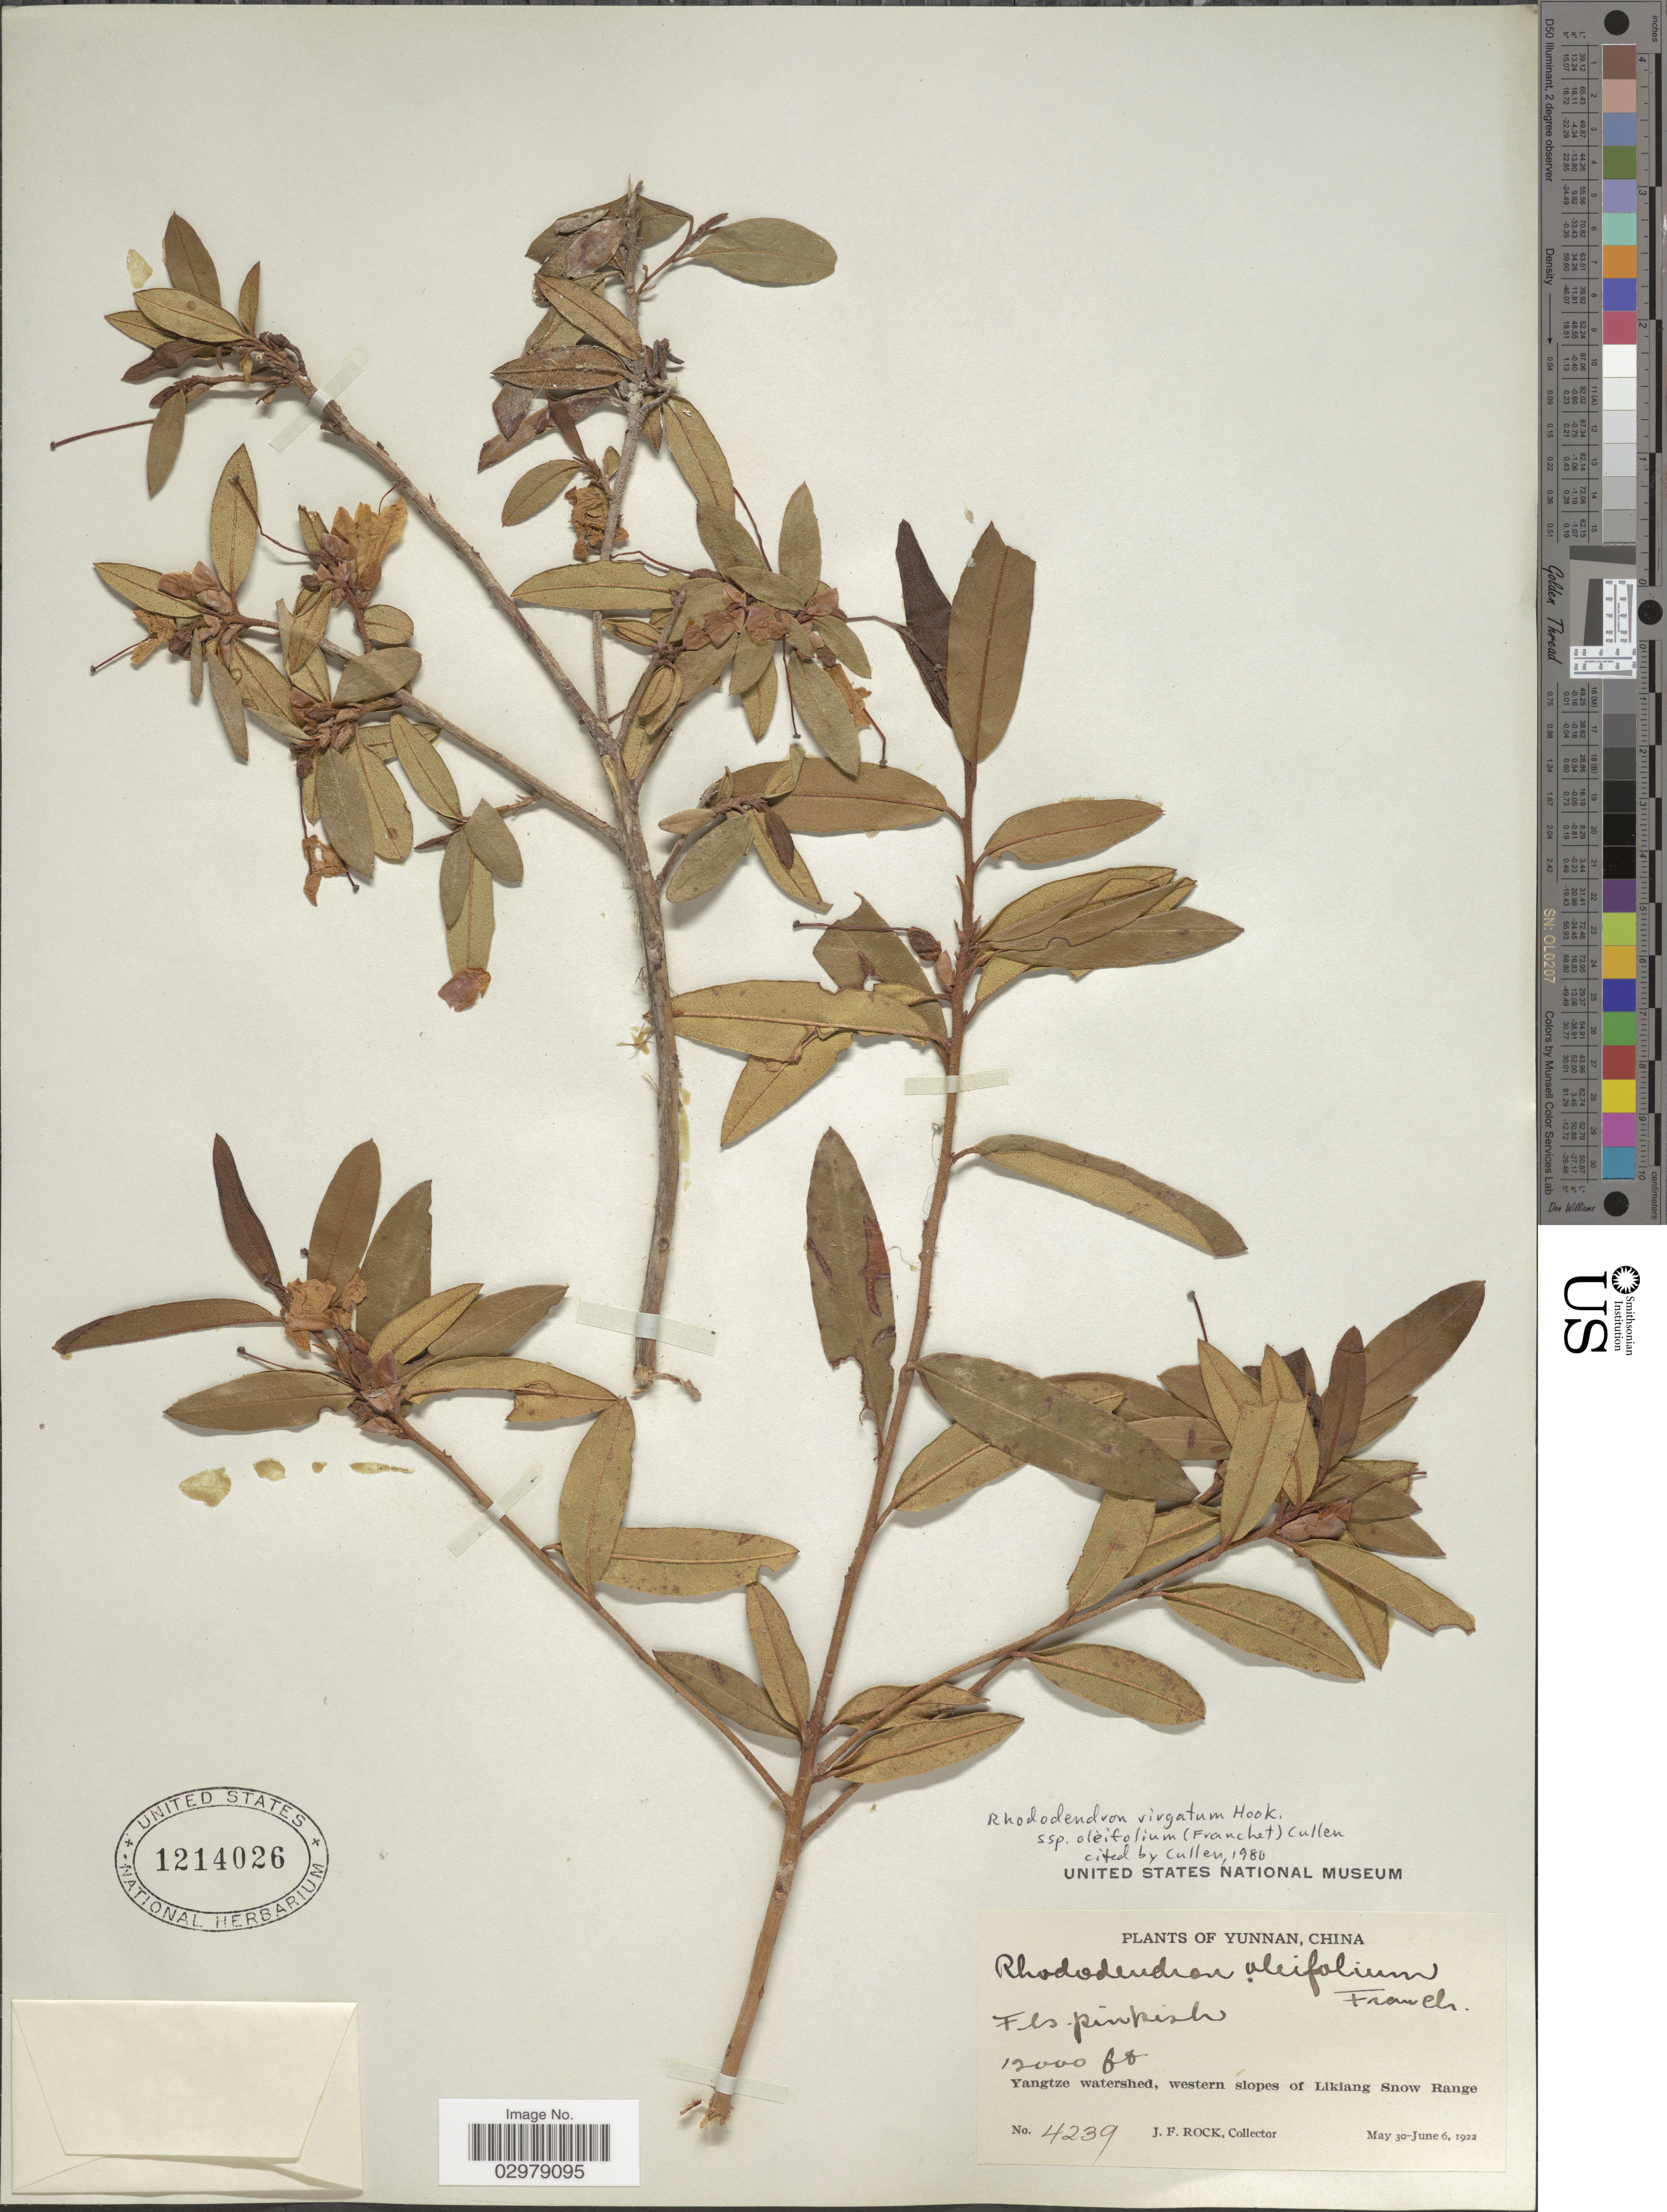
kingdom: Plantae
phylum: Tracheophyta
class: Magnoliopsida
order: Ericales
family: Ericaceae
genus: Rhododendron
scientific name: Rhododendron virgatum subsp. oleifolium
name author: (Franch.) Cullen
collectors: J. Rock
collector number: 4239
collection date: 1922-05-30/1922-06-06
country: China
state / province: Yunnan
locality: Yangtze watershed, western slopes of Likiang Snow Range.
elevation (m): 3658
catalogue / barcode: US 1214026